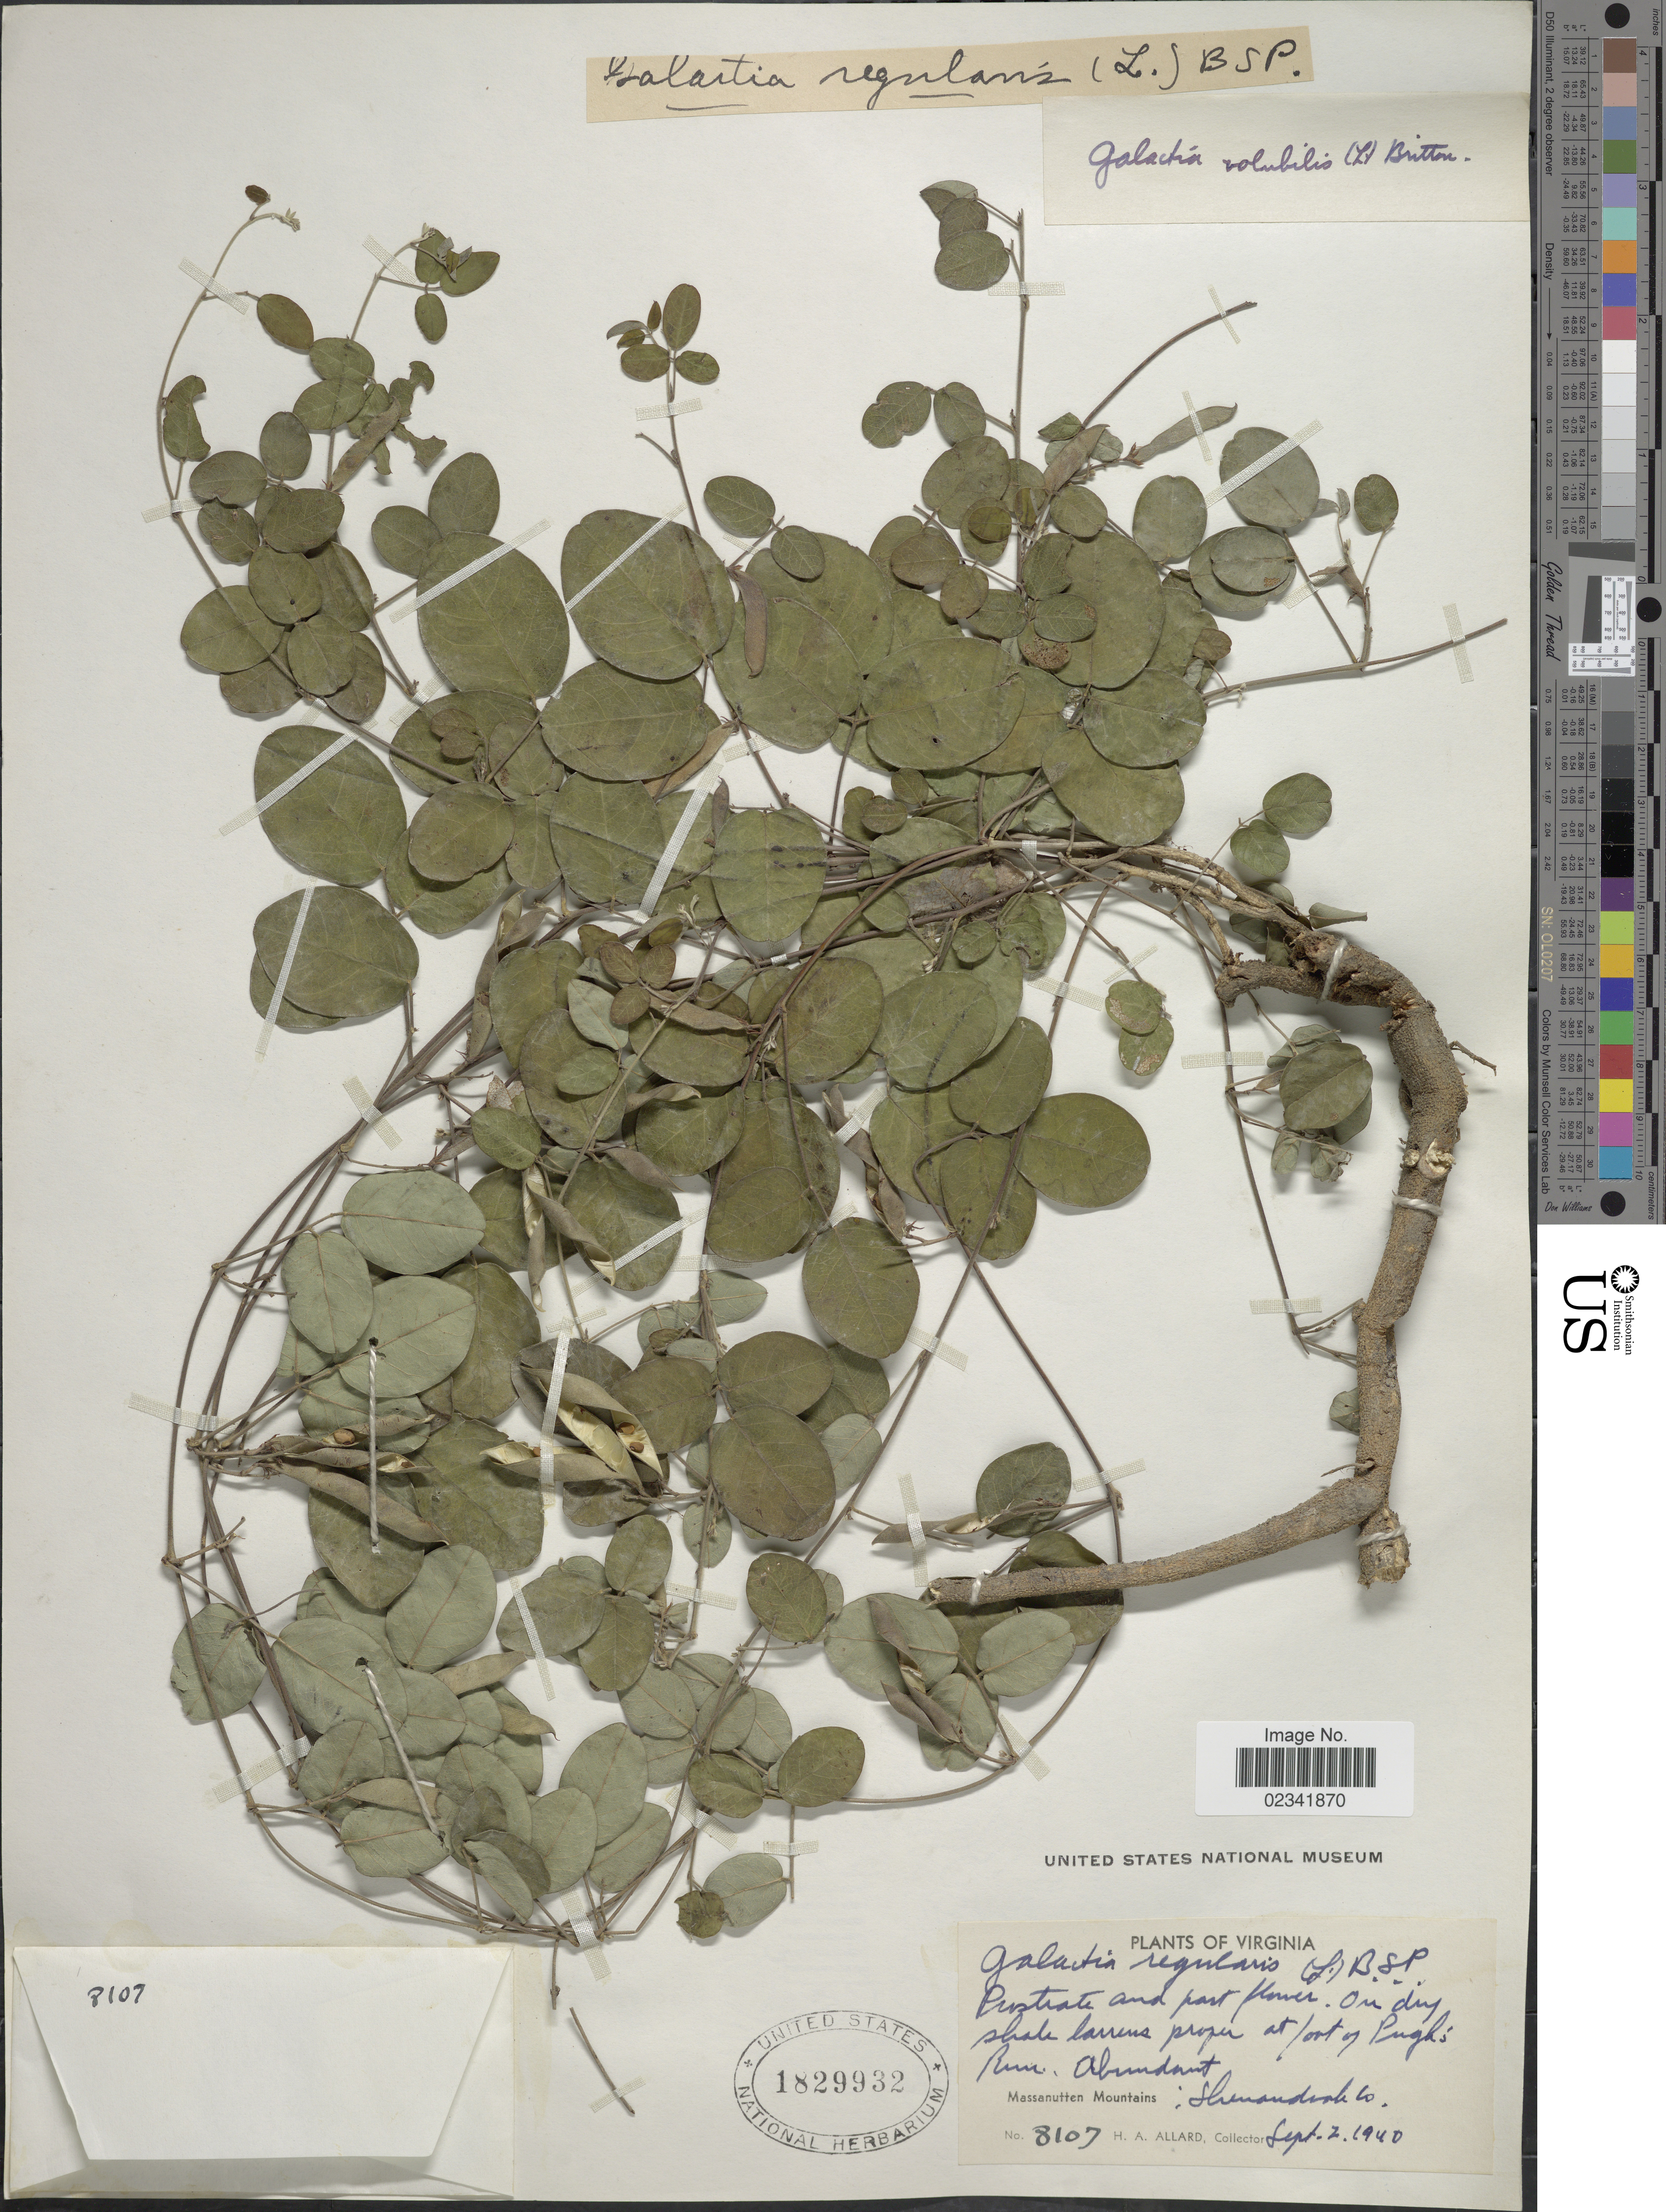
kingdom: Plantae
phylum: Tracheophyta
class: Magnoliopsida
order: Fabales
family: Fabaceae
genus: Galactia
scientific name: Galactia volubilis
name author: (L.) Britton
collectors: H. A. Allard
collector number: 8107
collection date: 1940-09-02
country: United States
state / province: Virginia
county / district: Shenandoah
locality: Massanutten Mountains, Shenandoah Co.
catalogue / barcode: US 1829932